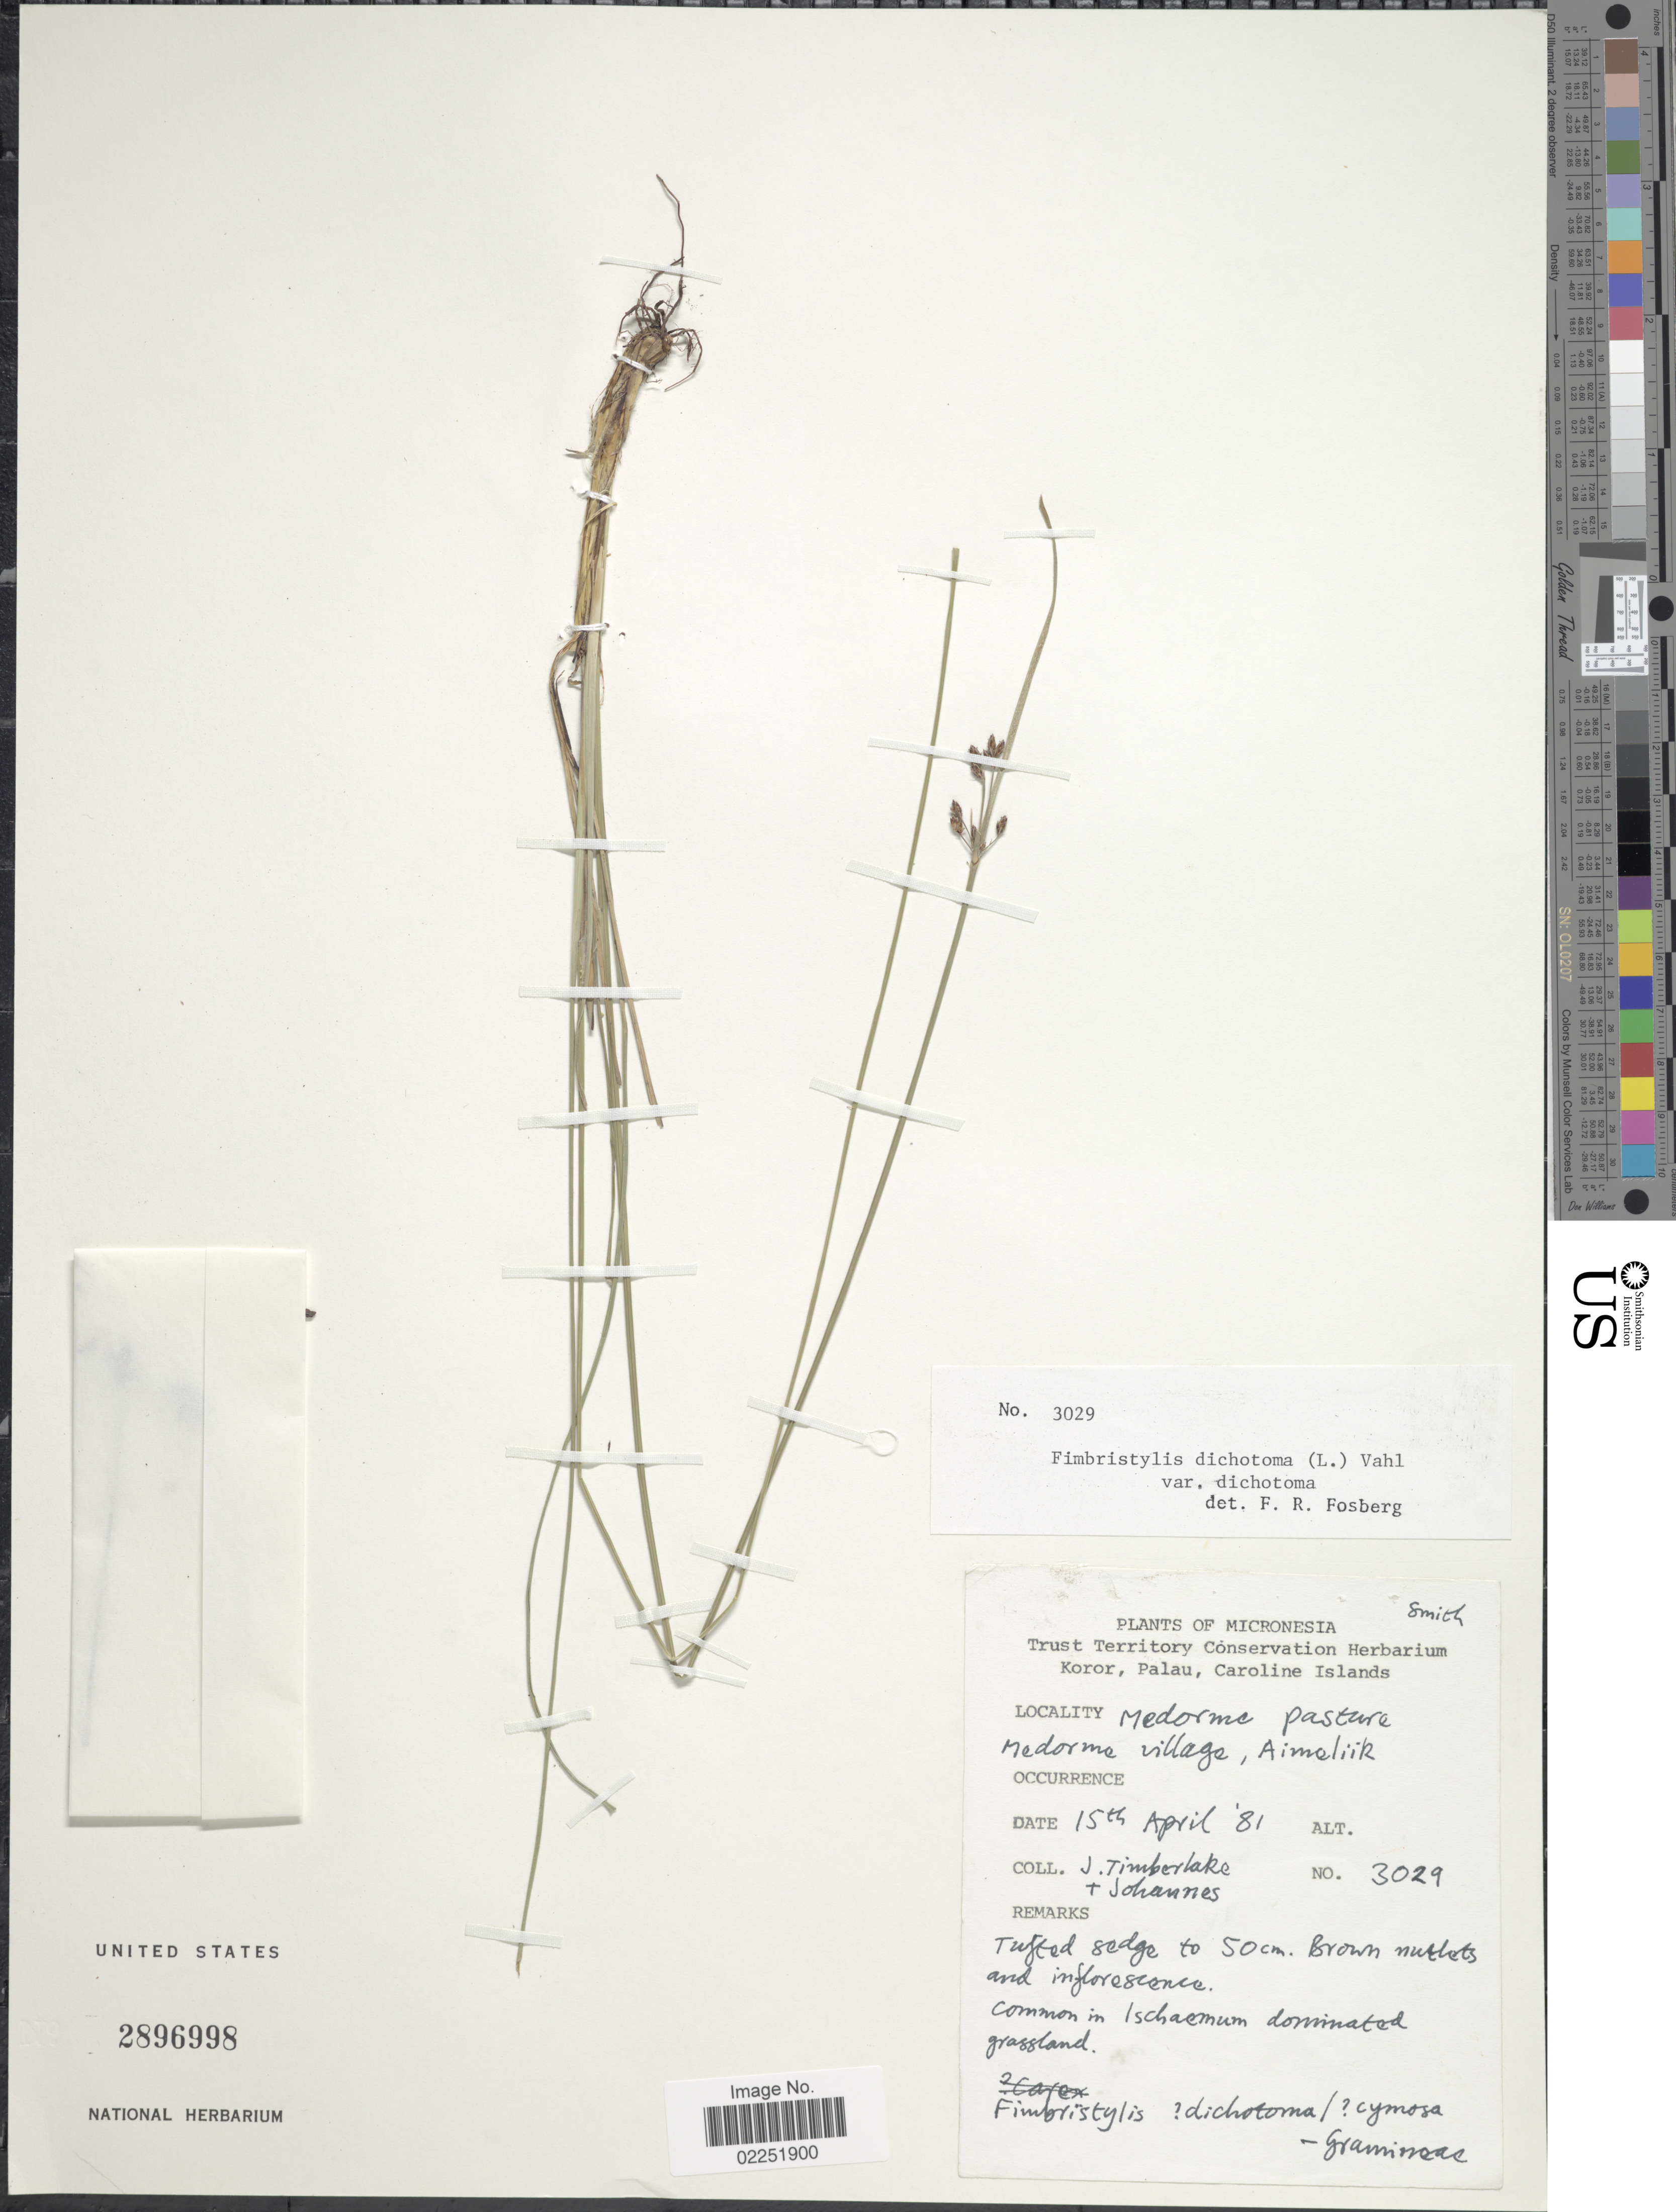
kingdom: Plantae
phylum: Tracheophyta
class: Liliopsida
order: Poales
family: Cyperaceae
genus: Fimbristylis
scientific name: Fimbristylis dichotoma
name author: (L.) Vahl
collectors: J. Timberlake & -. Johannes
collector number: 3029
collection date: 1981-04-15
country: Palau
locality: Micronesia, Palau, Medorme pasture Medorme Village, Aimeliik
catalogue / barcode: US 2896998